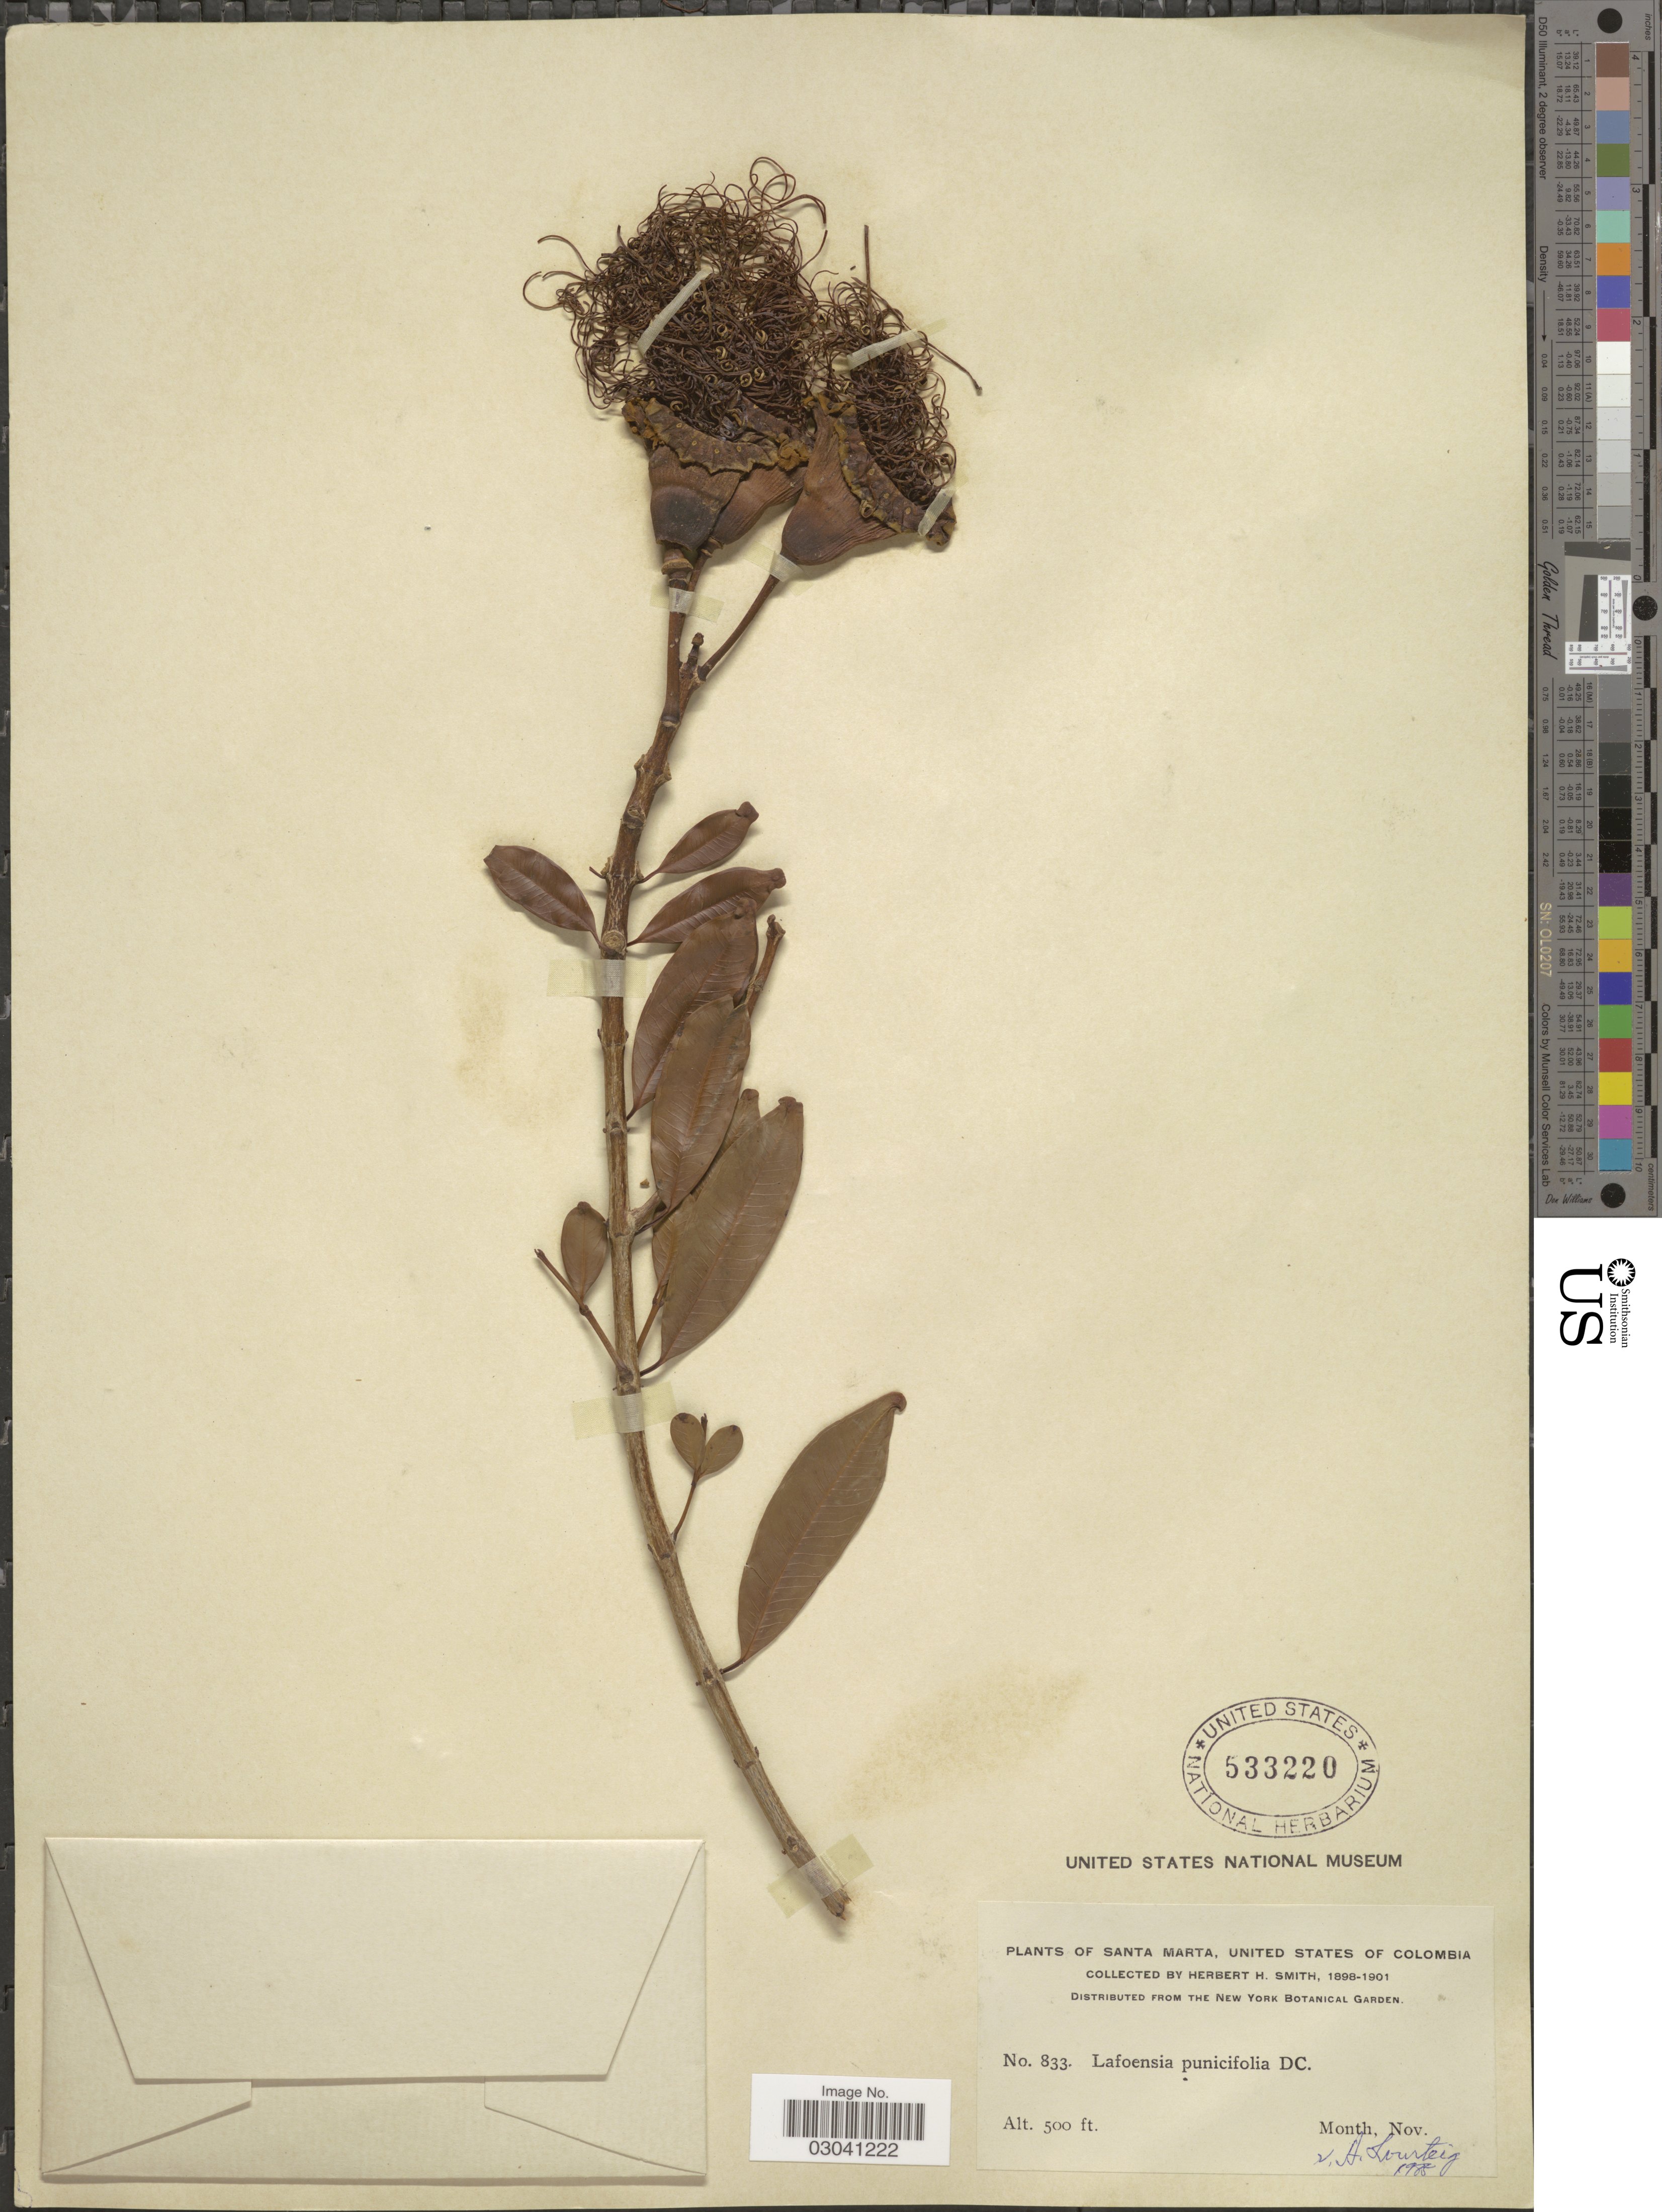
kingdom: Plantae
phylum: Tracheophyta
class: Magnoliopsida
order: Myrtales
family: Lythraceae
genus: Lafoensia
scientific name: Lafoensia punicifolia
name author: DC.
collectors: Herbert H. Smith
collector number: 833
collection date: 1898-11/1901-11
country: Colombia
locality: Santa Marta.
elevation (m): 152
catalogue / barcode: US 533220